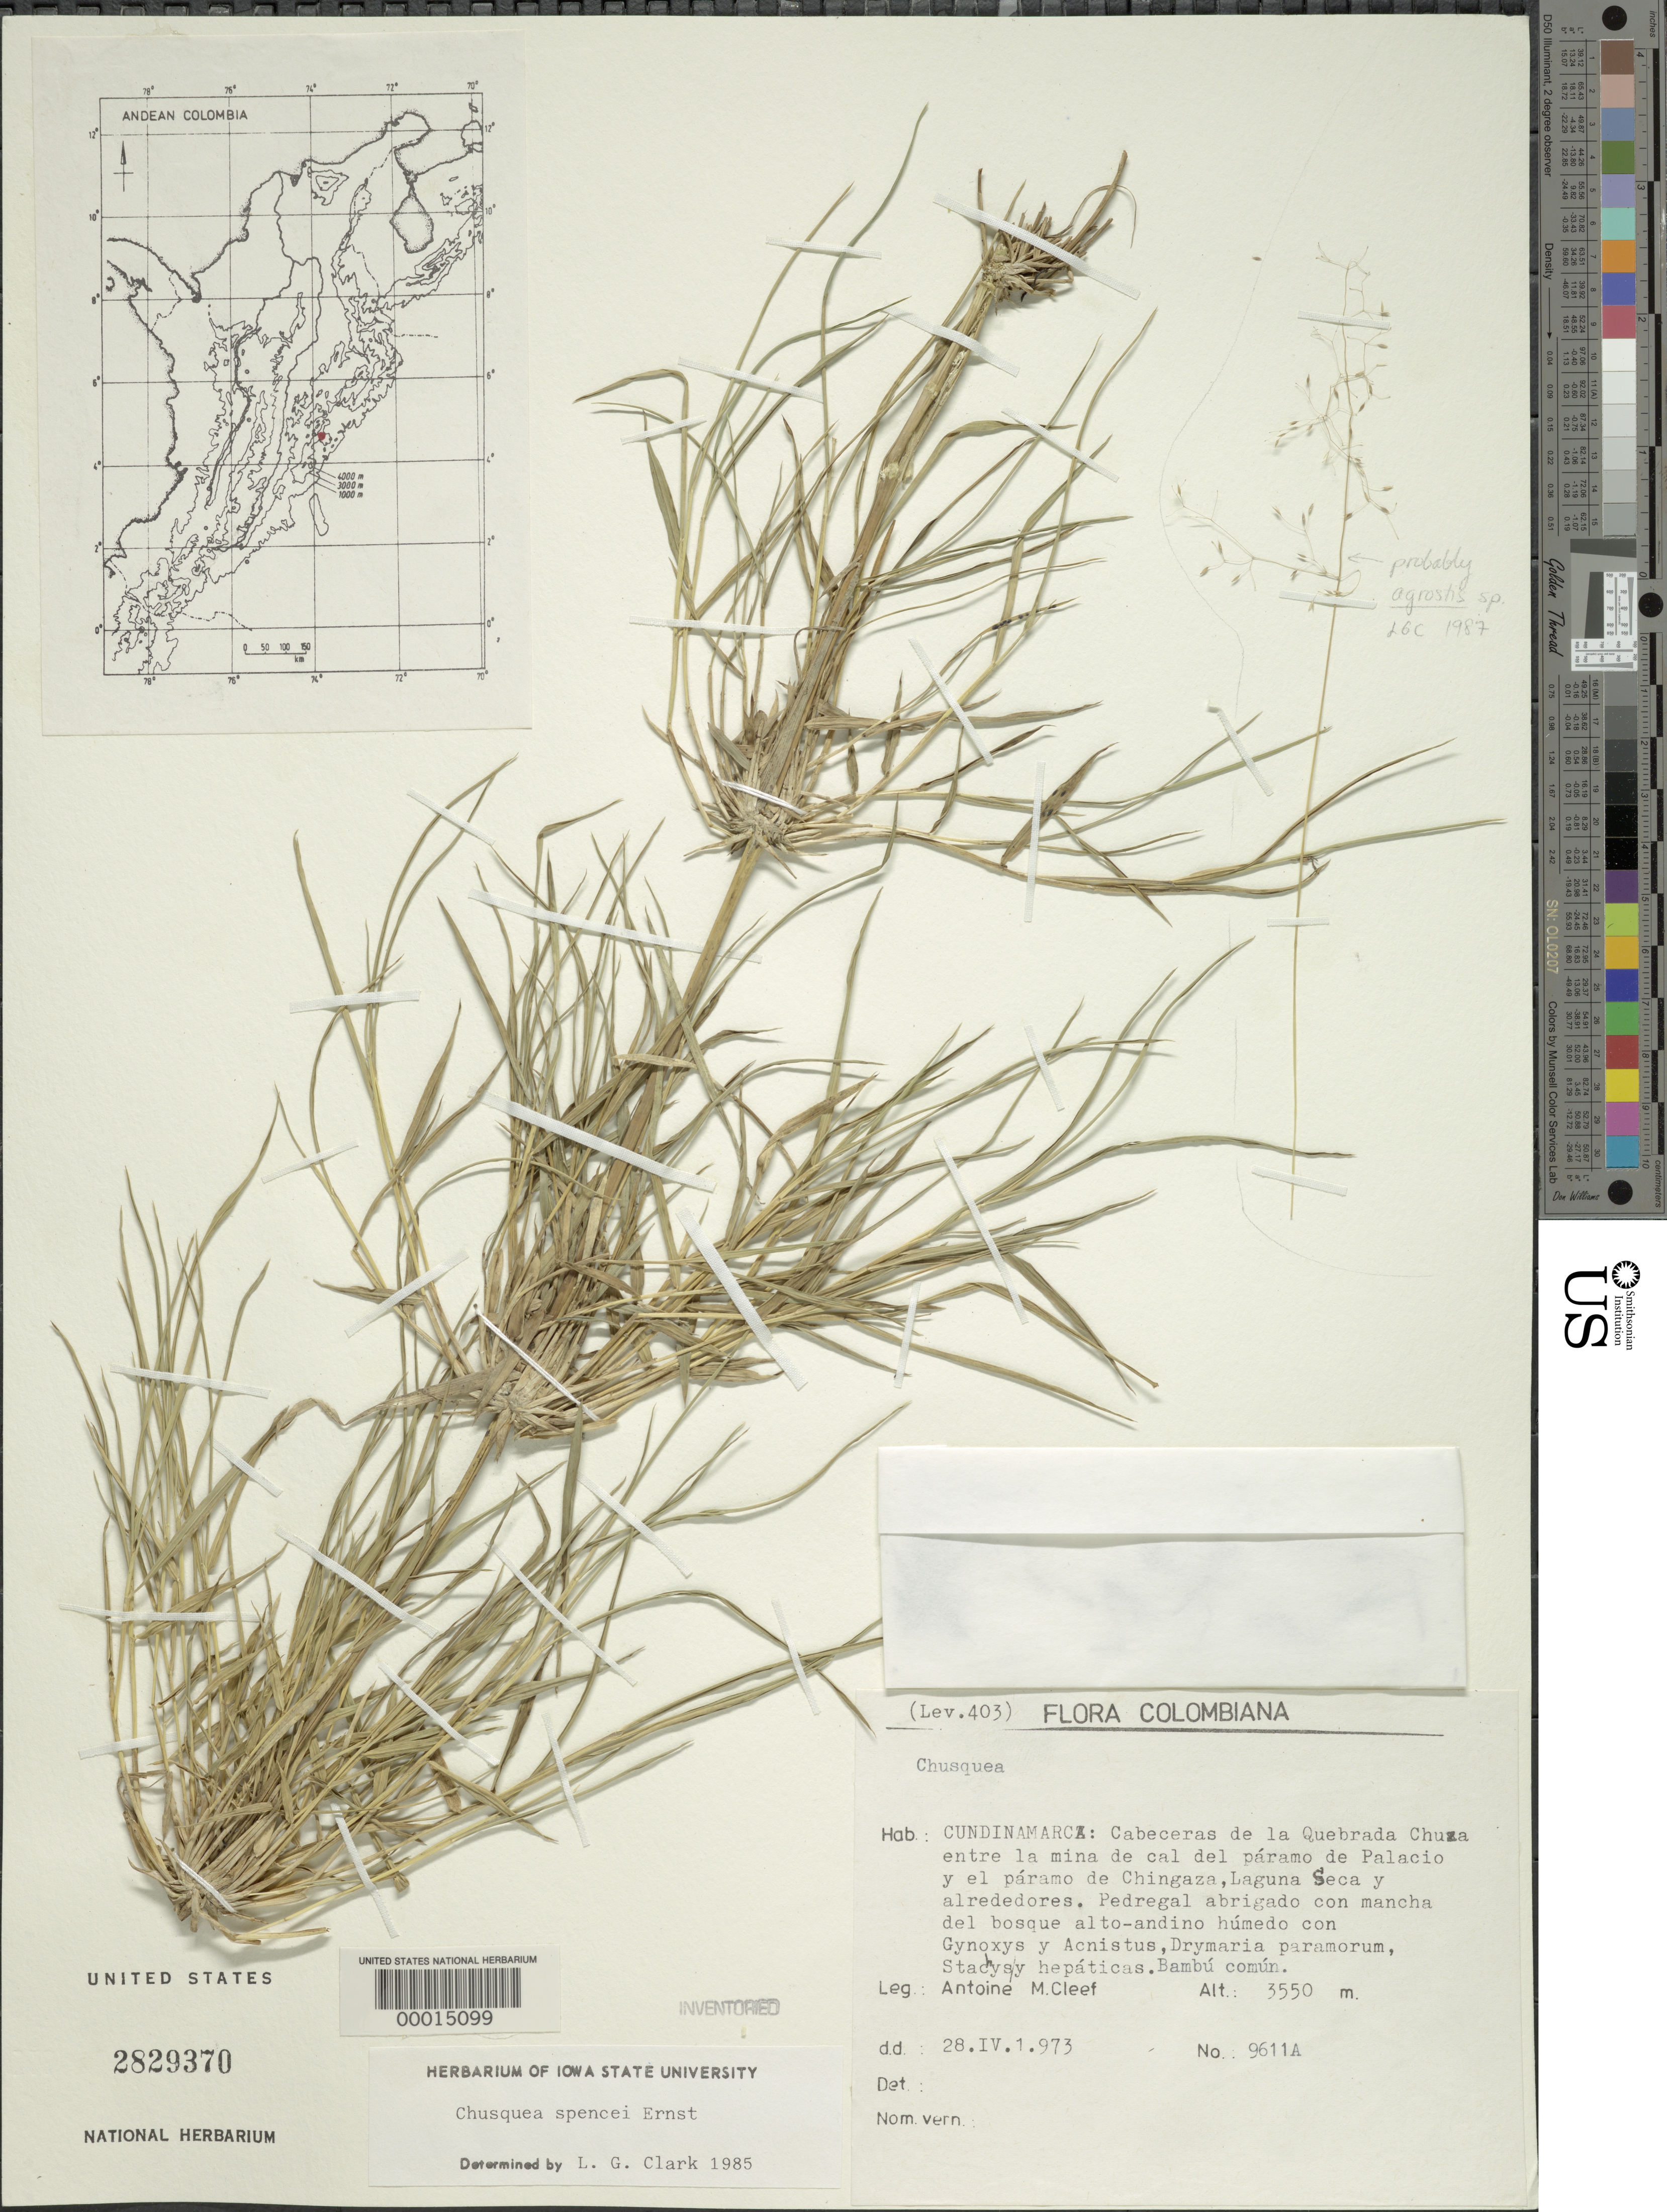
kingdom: Plantae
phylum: Tracheophyta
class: Liliopsida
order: Poales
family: Poaceae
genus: Chusquea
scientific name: Chusquea spencei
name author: Ernst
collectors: A. M. Cleef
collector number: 9611 A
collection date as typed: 28 Apr 1973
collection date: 1973-04-28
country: Colombia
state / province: Cundinamarca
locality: Cabecera de la Quebrada Chuza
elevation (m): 3550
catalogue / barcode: US 2829370